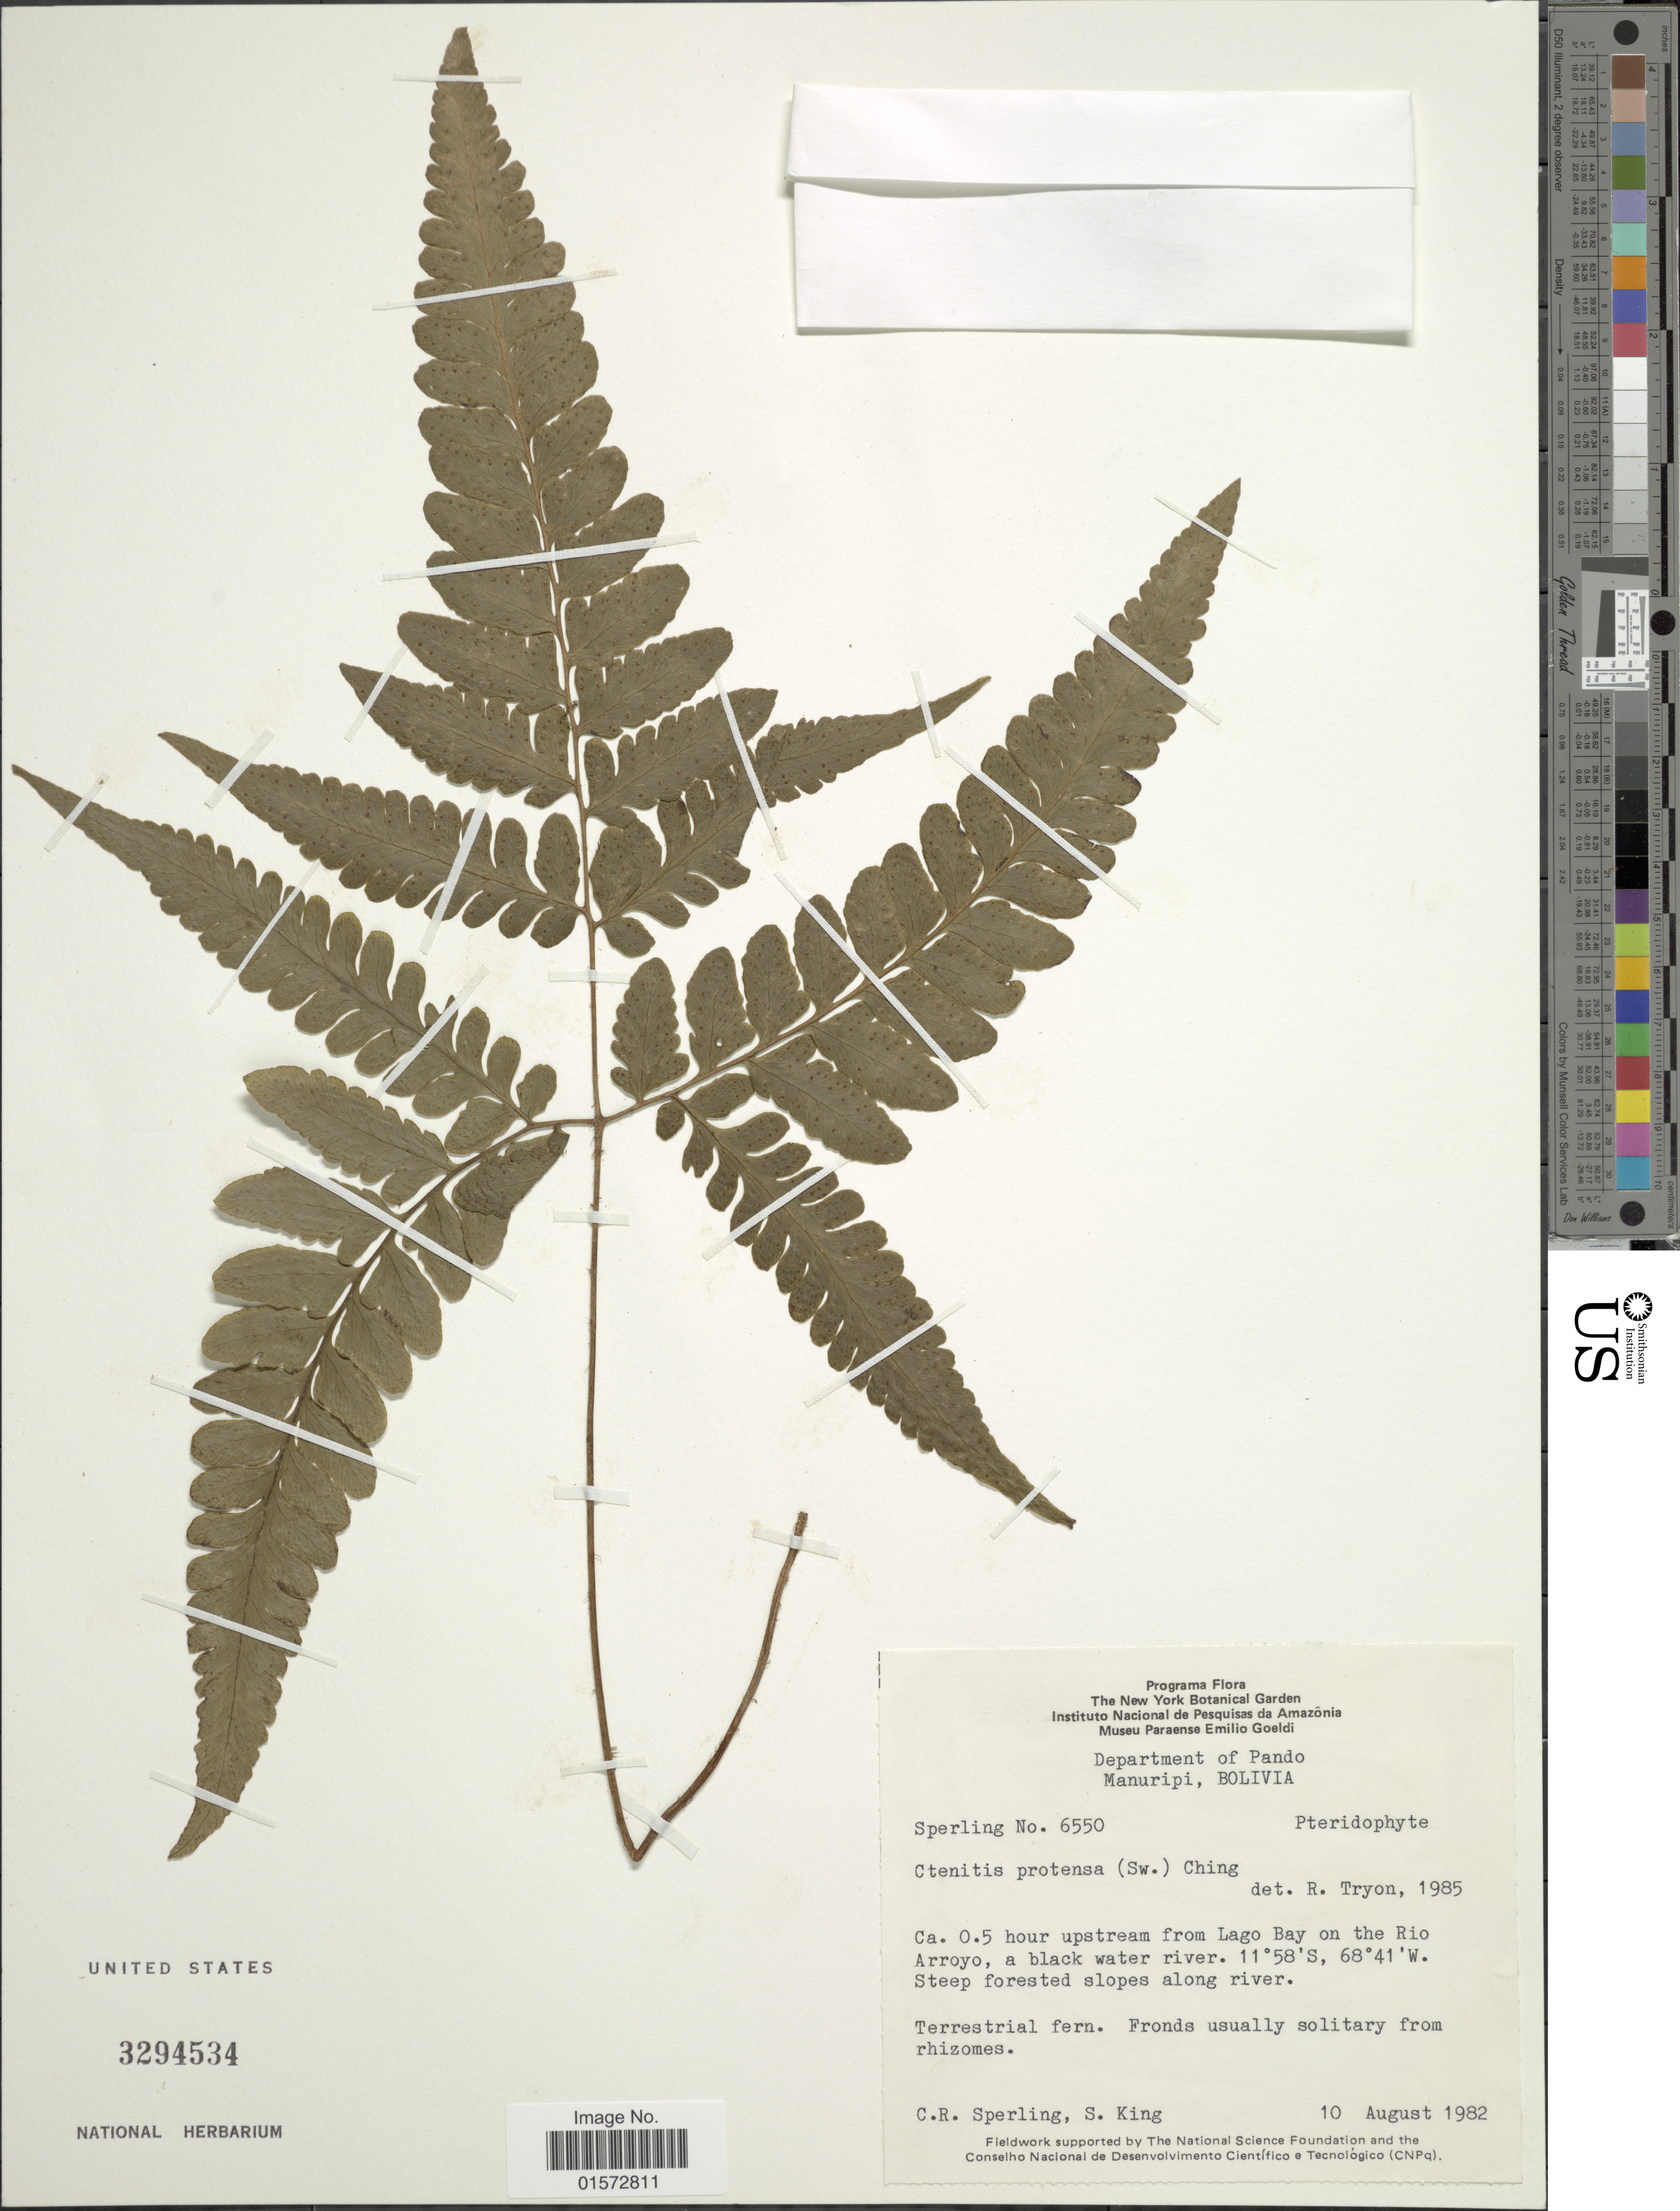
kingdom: Plantae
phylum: Tracheophyta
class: Polypodiopsida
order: Polypodiales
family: Tectariaceae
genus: Triplophyllum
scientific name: Triplophyllum funestum var. funestum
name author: (Kunze) Holttum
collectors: C. R. Sperling & S. King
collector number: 6550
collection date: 1982-08-10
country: Bolivia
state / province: Pando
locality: Manuripi, Bolivia, Ca. 0.5 hour upstream from Lago Bay on the Rio Arroyo, a black water river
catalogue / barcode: US 3294534